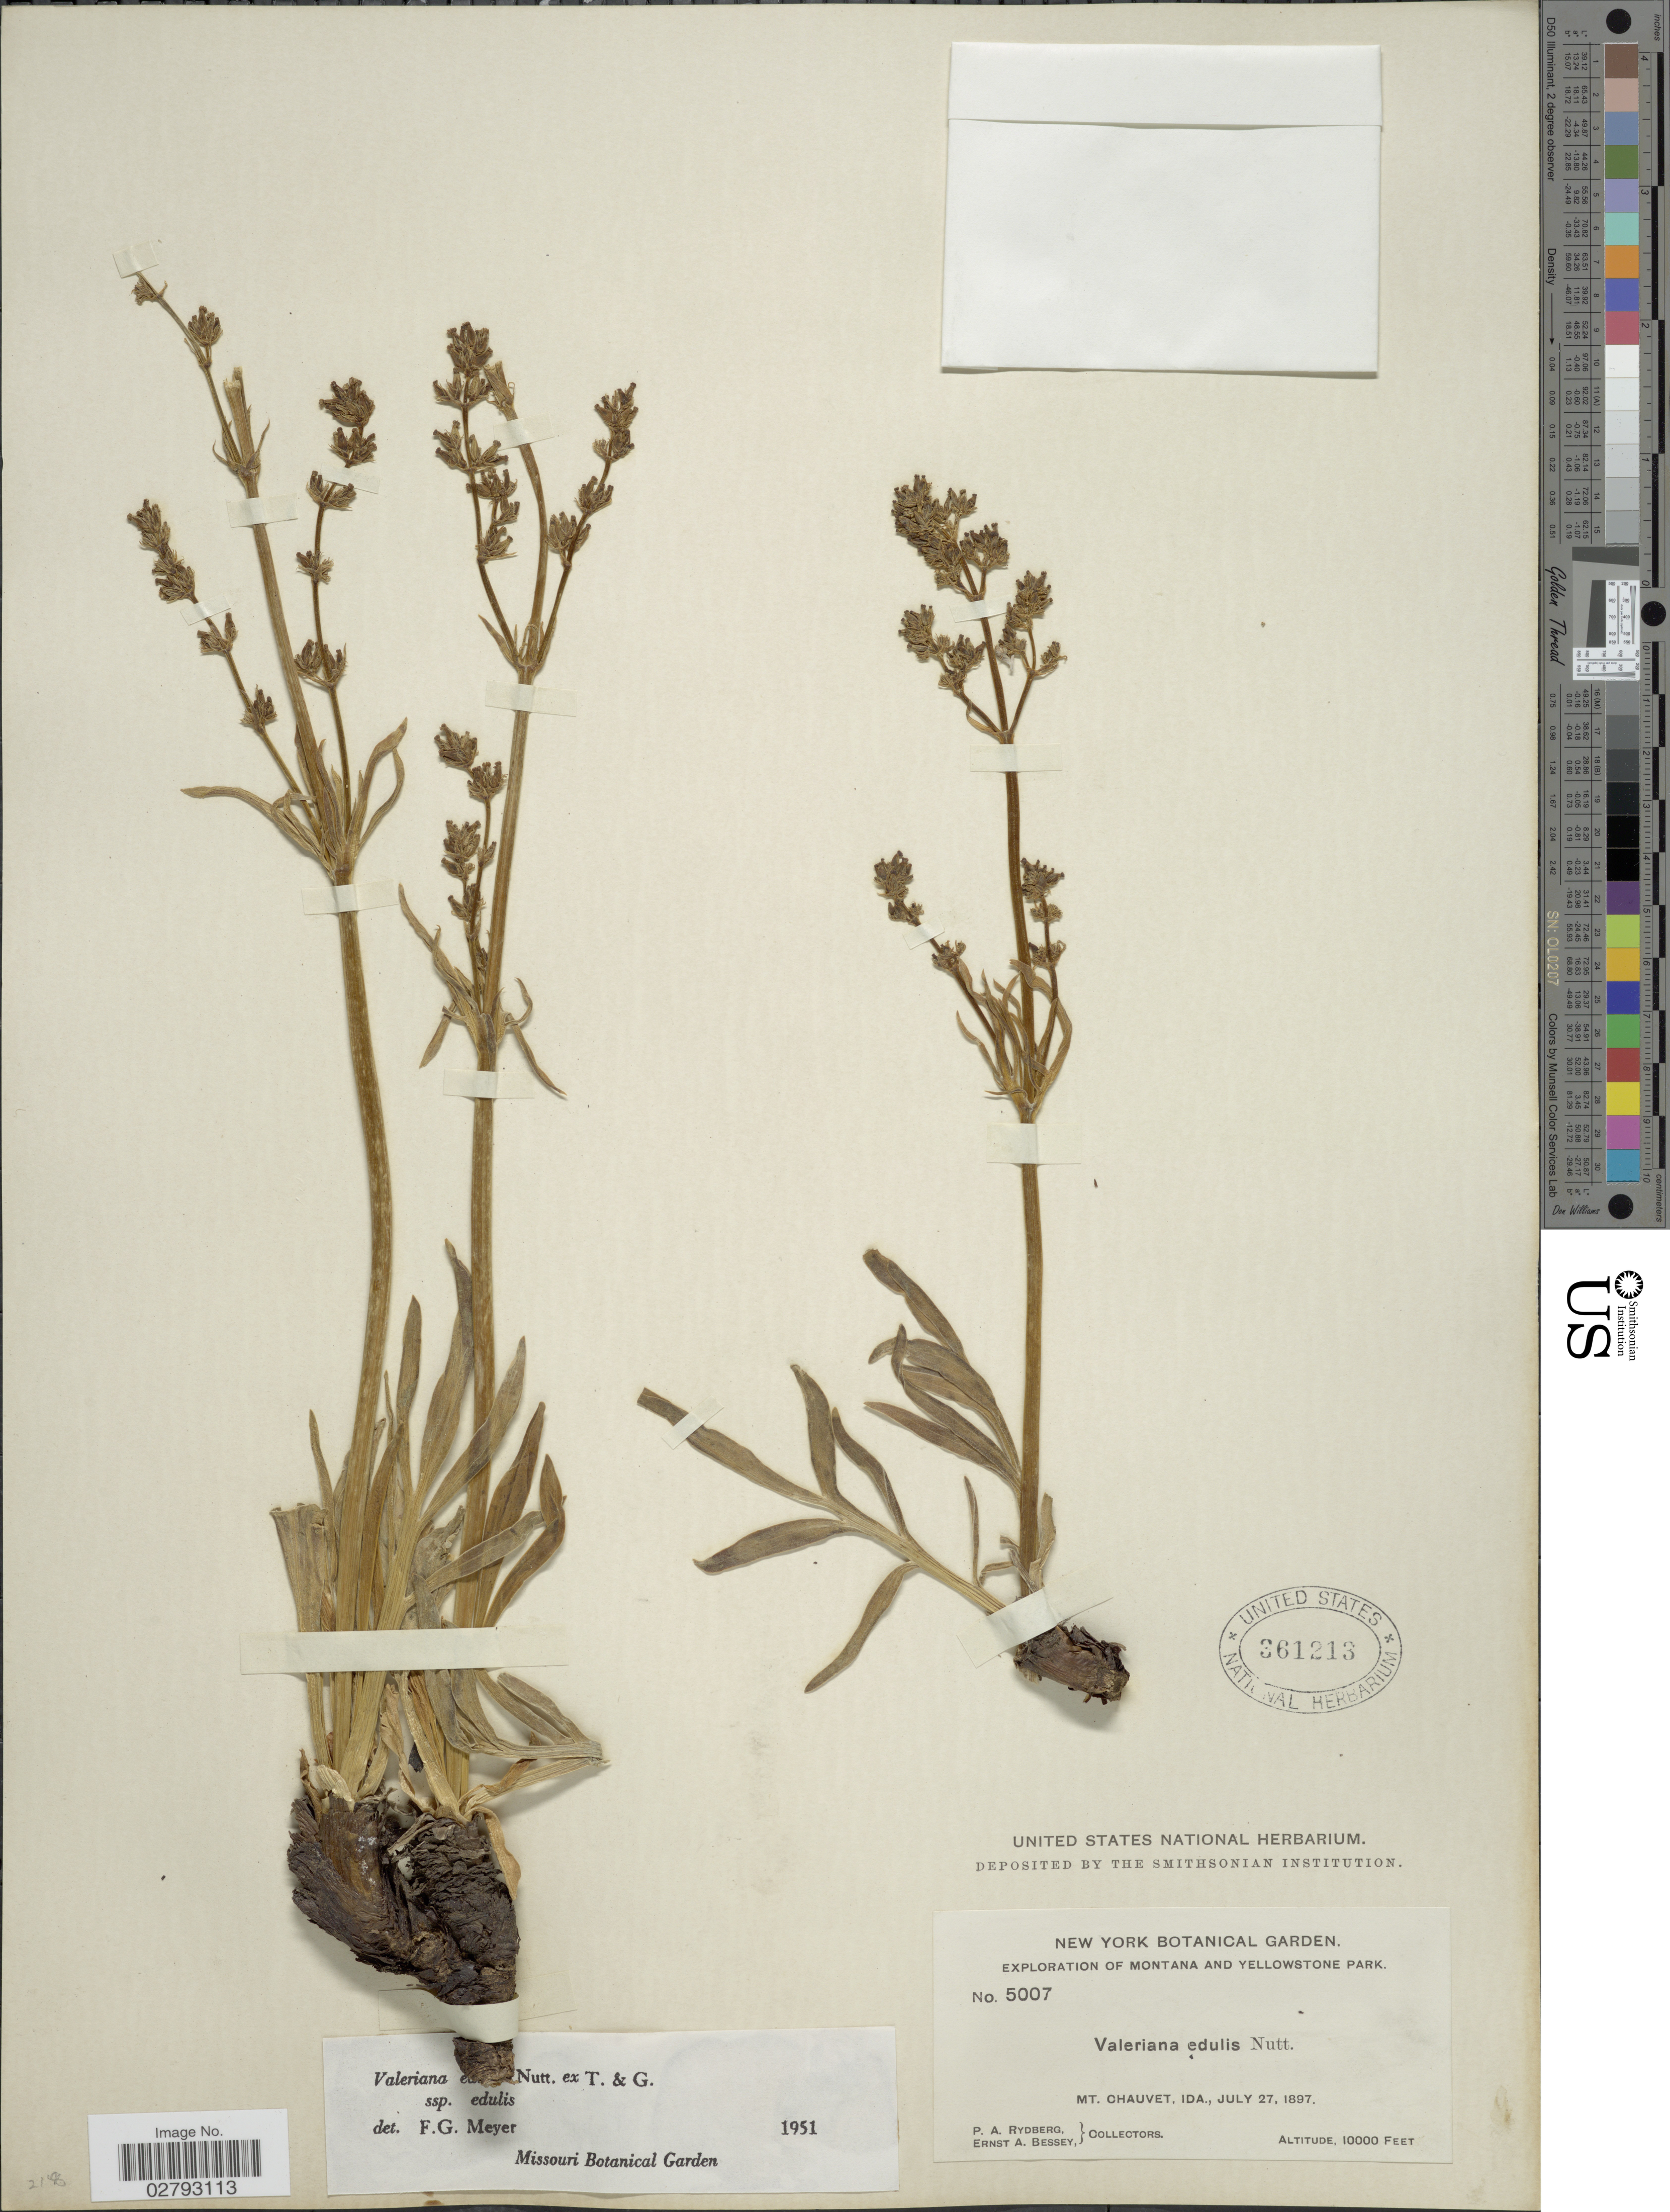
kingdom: Plantae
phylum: Tracheophyta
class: Magnoliopsida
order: Dipsacales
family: Caprifoliaceae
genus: Valeriana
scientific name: Valeriana edulis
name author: Nutt.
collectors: P. A. Rydberg & E. A. Bessey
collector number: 5007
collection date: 1897-07-27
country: United States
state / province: Montana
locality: Yellowstone Park. Mt. Chauvet. Ida.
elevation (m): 3048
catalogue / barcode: US 361213